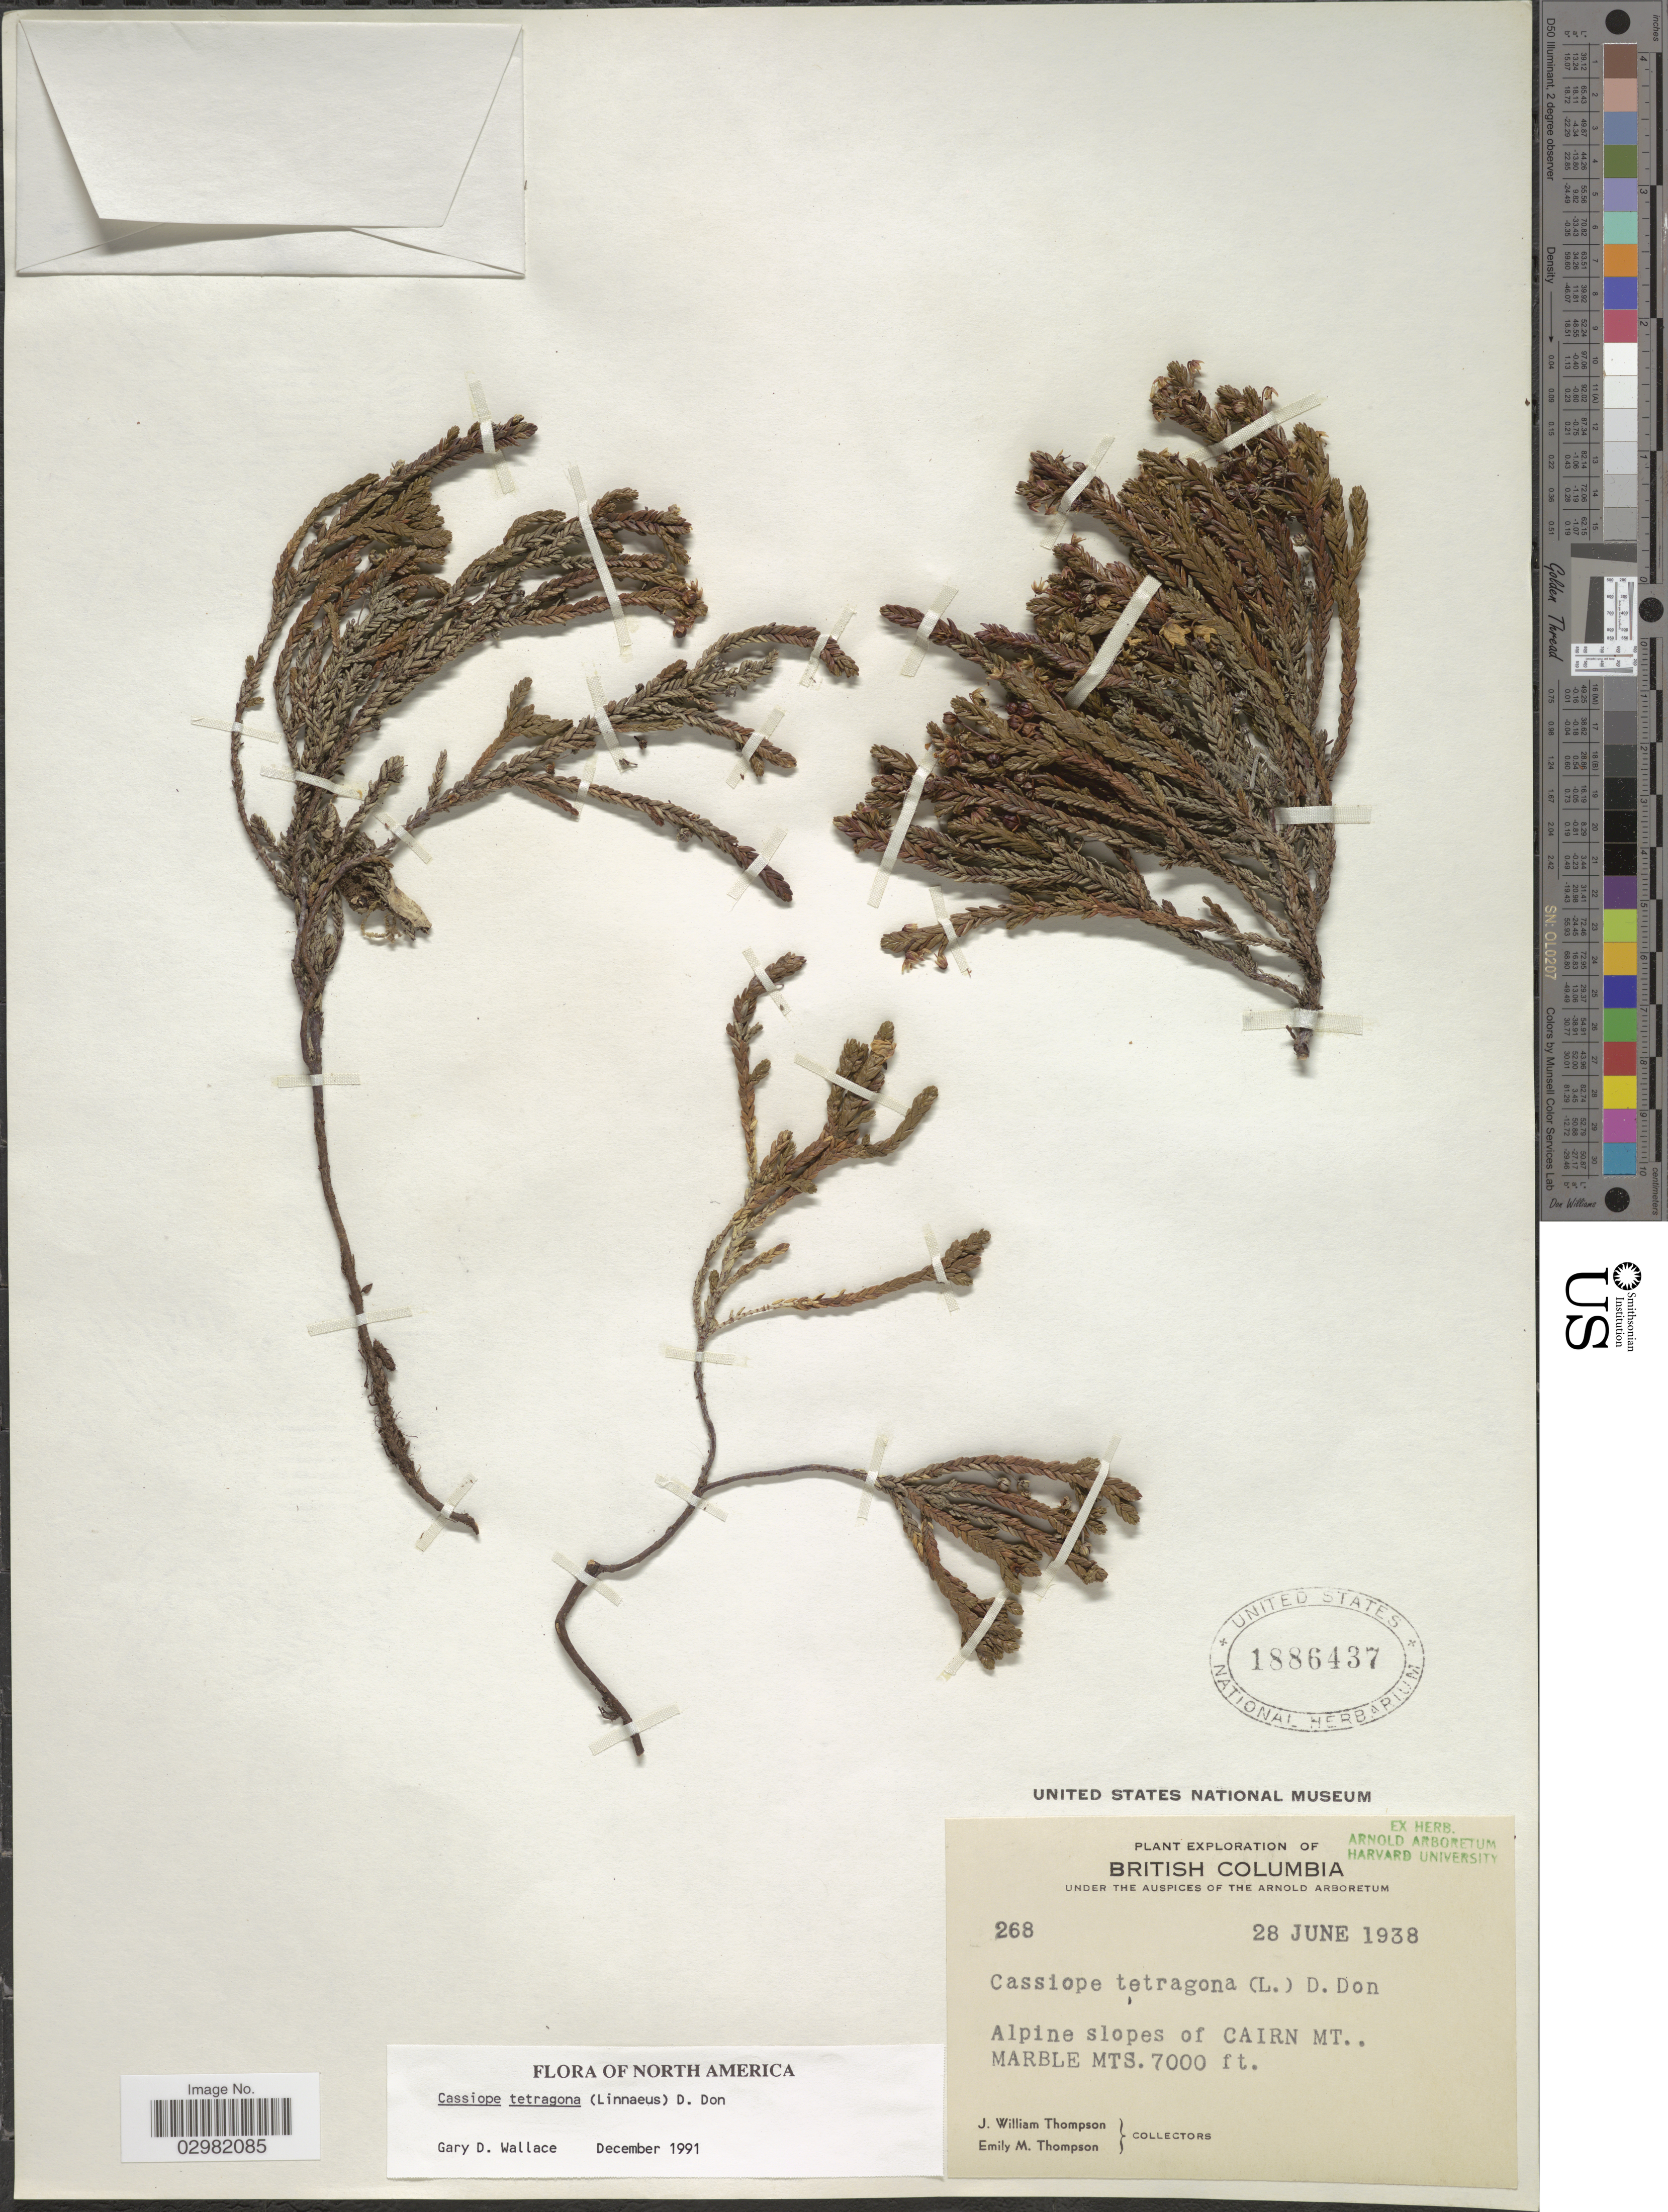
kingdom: Plantae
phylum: Tracheophyta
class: Magnoliopsida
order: Ericales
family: Ericaceae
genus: Cassiope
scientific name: Cassiope tetragona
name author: (L.) D. Don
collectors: J. W. Thompson & E. M. Thompson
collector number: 268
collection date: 1938-06-28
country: Canada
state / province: British Columbia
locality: Alpine slopes of Cairn Mt., Marble Mts.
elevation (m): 2134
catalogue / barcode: US 1886437